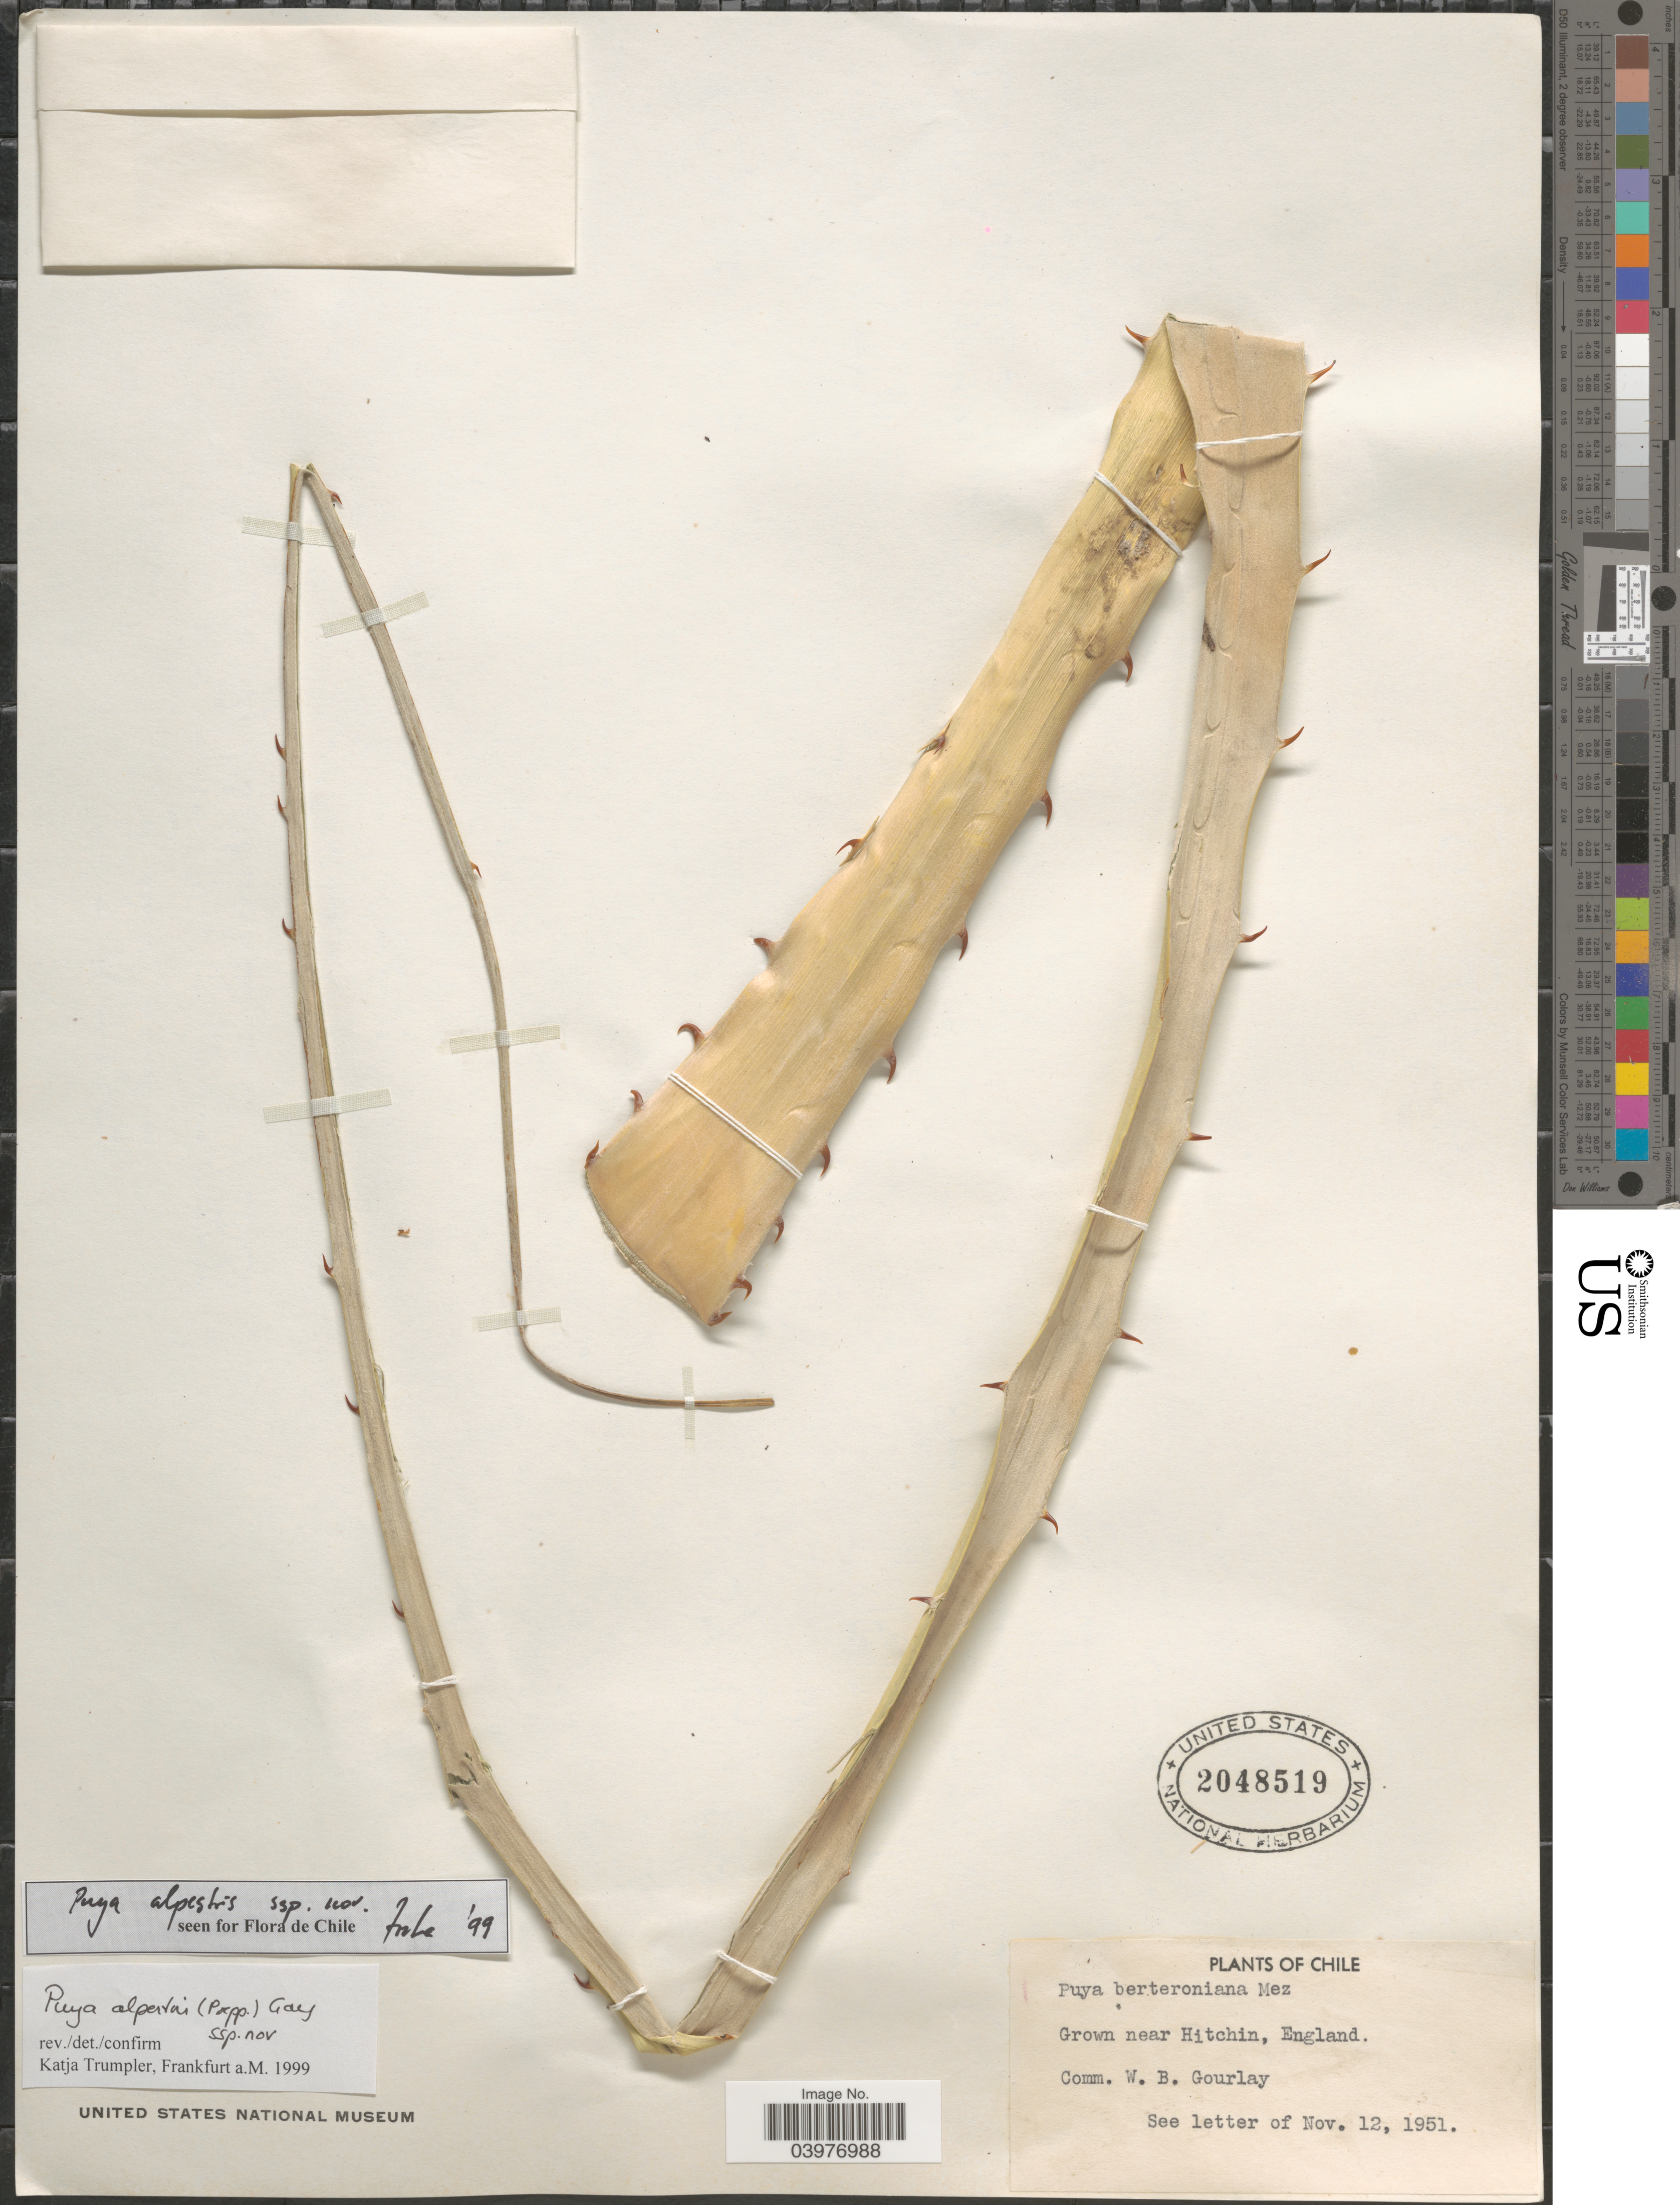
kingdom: Plantae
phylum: Tracheophyta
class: Liliopsida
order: Poales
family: Bromeliaceae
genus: Puya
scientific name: Puya alpestris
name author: (Poepp.) Gay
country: United Kingdom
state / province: England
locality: Near Hitchin, England.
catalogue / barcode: US 2048519